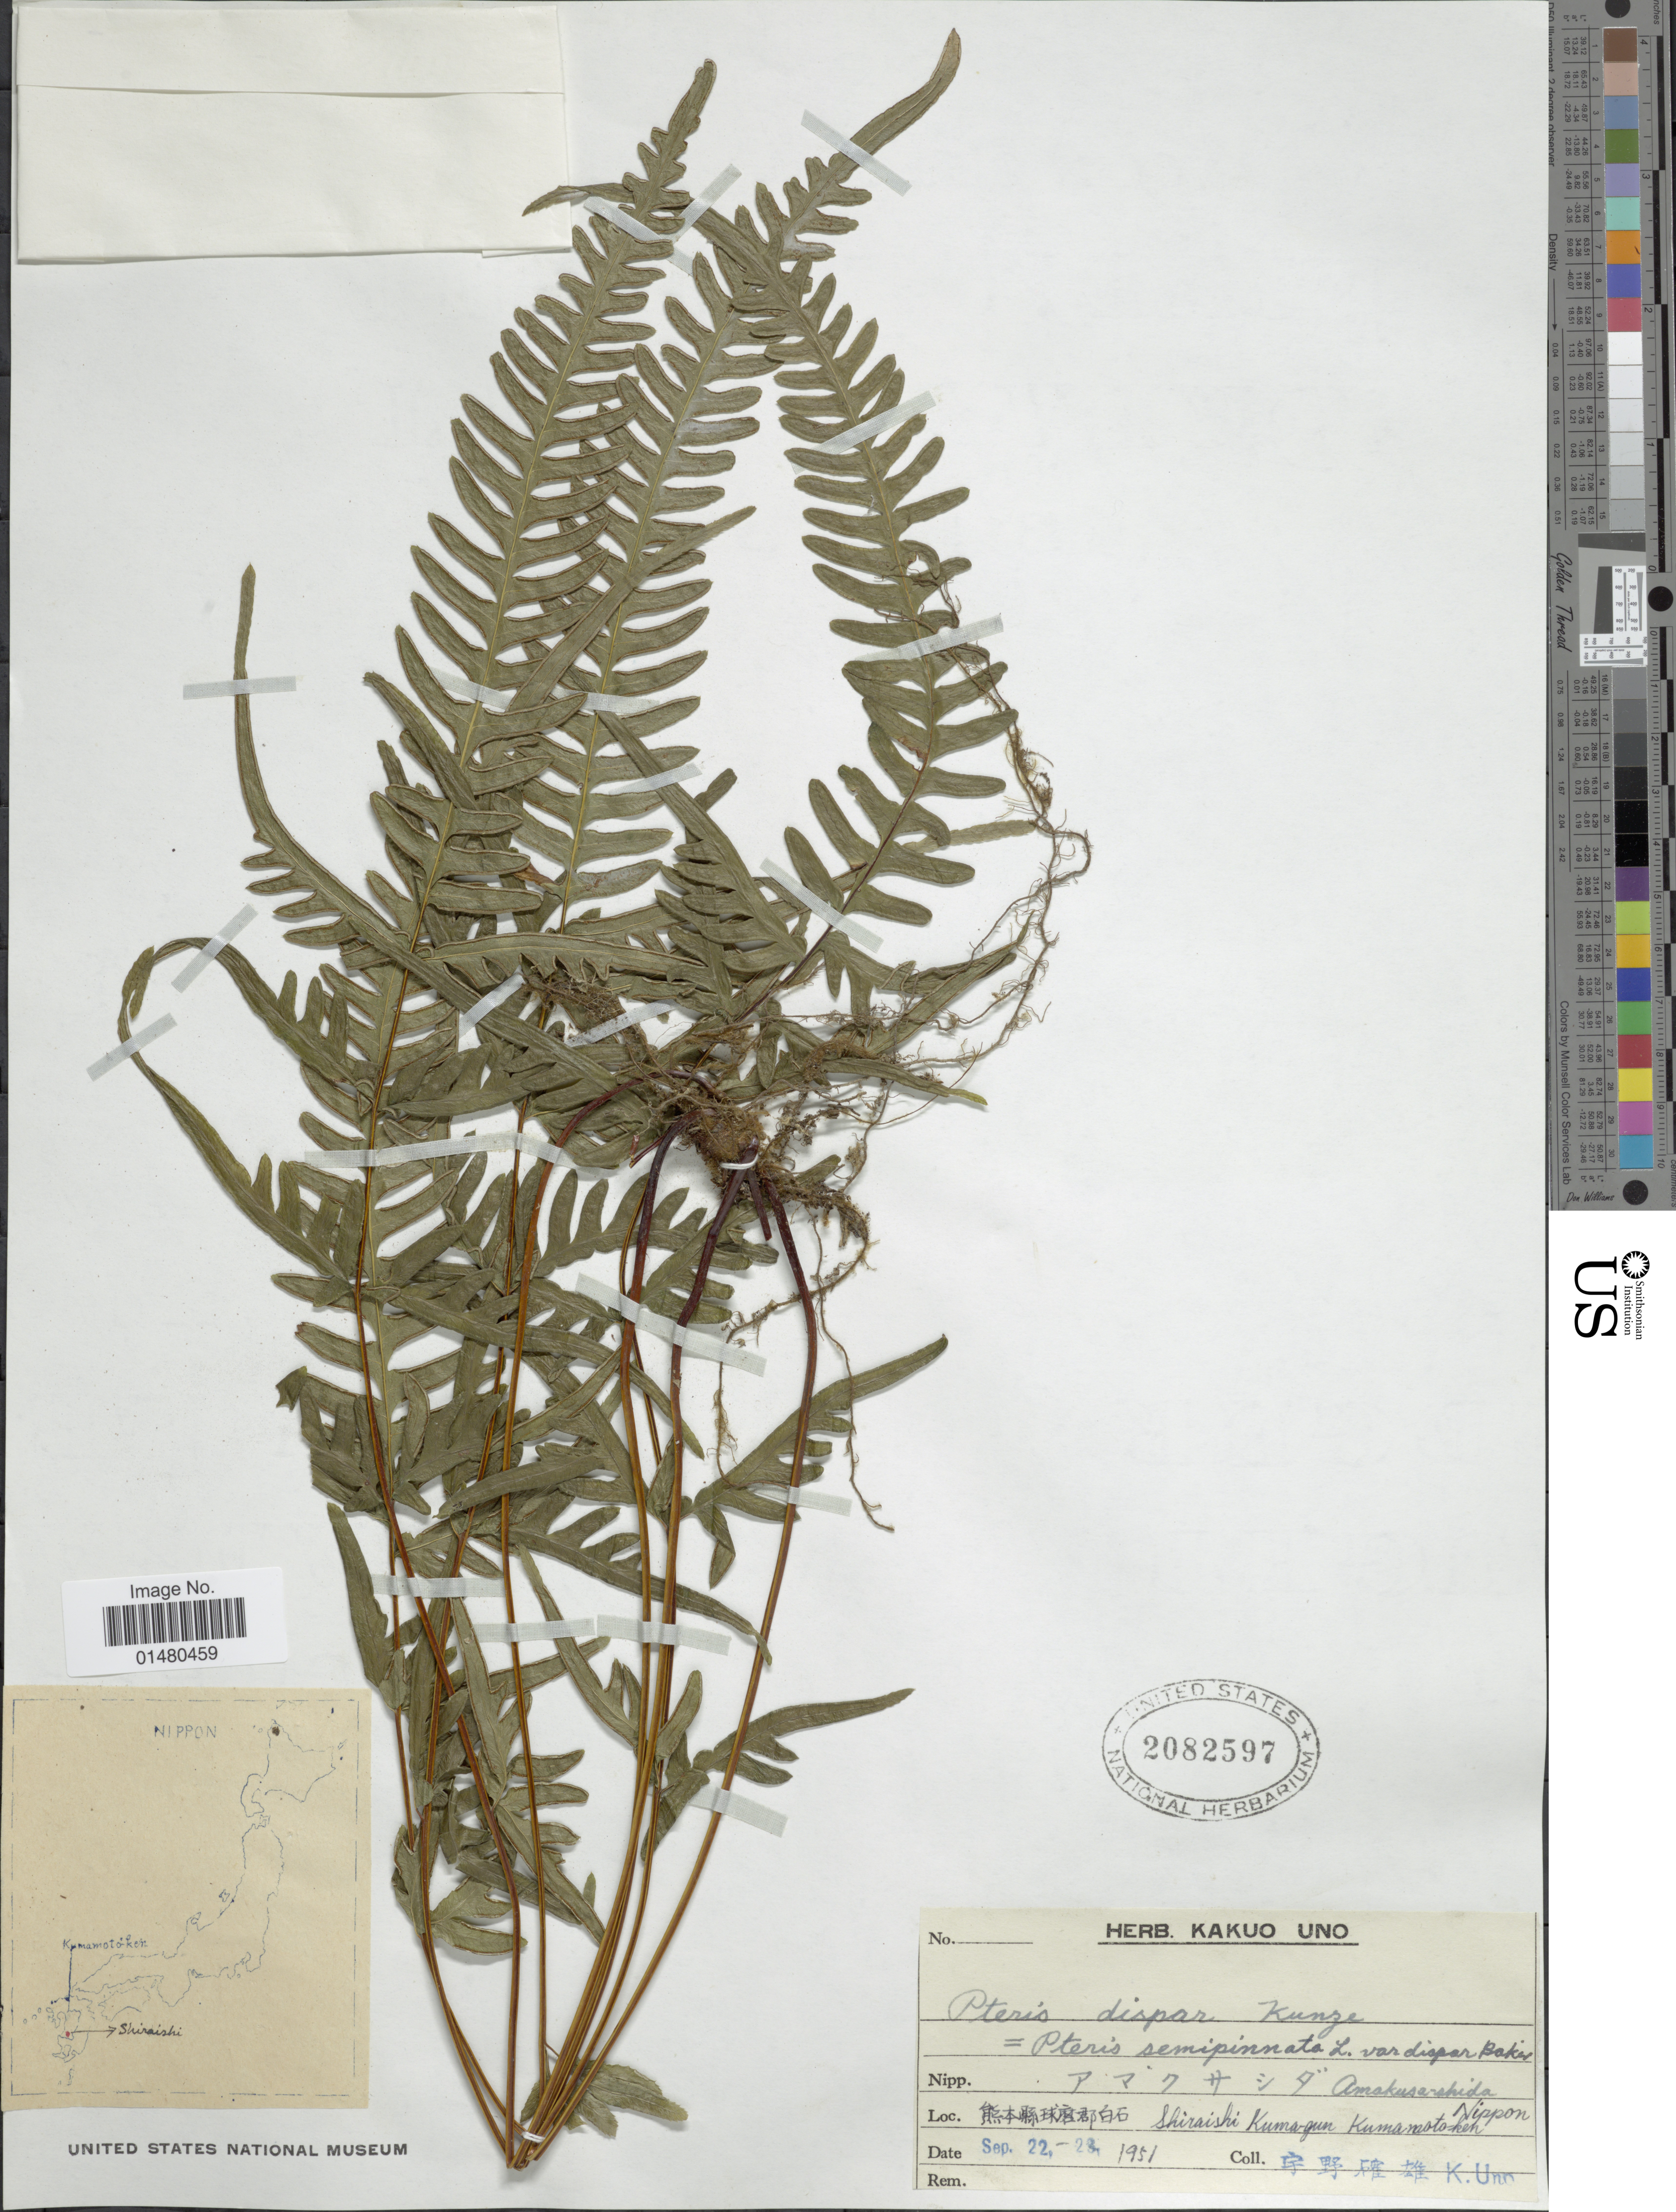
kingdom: Plantae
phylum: Tracheophyta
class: Polypodiopsida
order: Polypodiales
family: Pteridaceae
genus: Pteris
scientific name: Pteris dispar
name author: Kunze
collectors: K. Uno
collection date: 1951-09-22/1951-09-28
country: Japan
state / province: Kumamoto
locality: Shiraishi Kuma-gun Kumamoto-ken, Nippon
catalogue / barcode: US 2082597